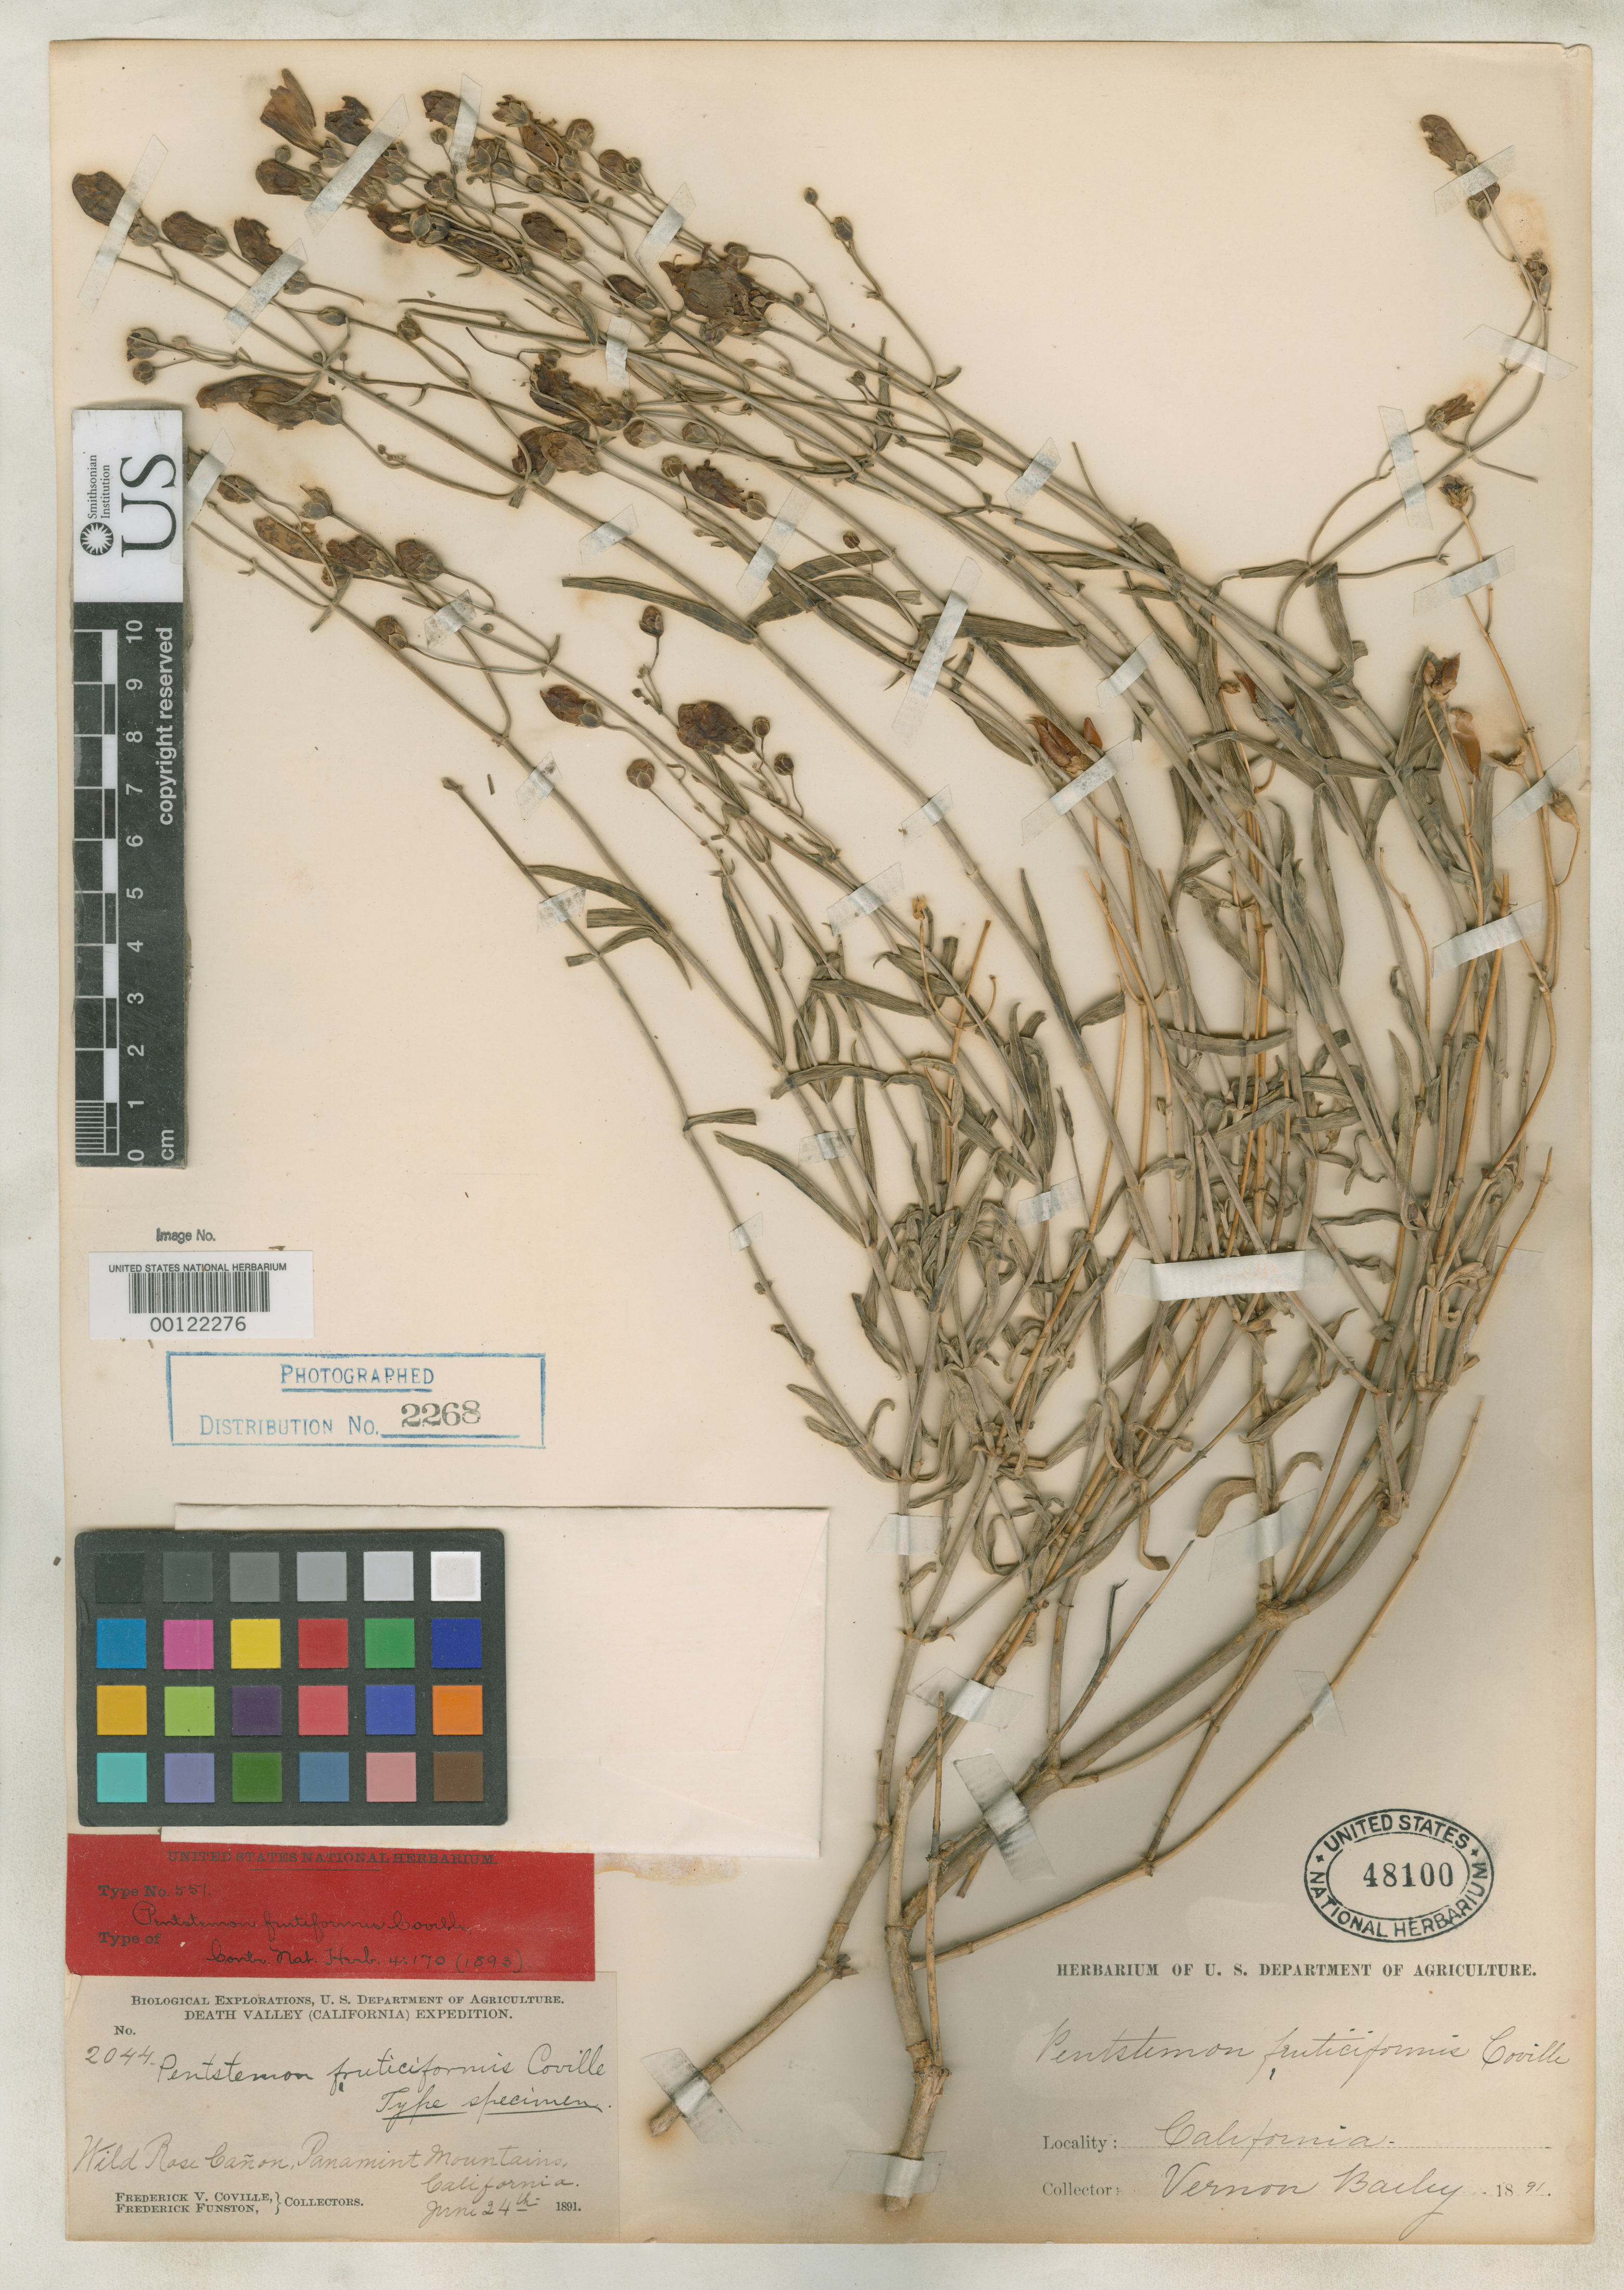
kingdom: Plantae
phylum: Tracheophyta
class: Magnoliopsida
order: Lamiales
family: Plantaginaceae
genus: Penstemon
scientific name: Penstemon fruticiformis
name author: Coville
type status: Holotype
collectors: V. O. Bailey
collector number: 2044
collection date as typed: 24 Jun 1891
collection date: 1891-06-24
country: United States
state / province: California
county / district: Inyo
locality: Panamint Mts.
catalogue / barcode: US 48100